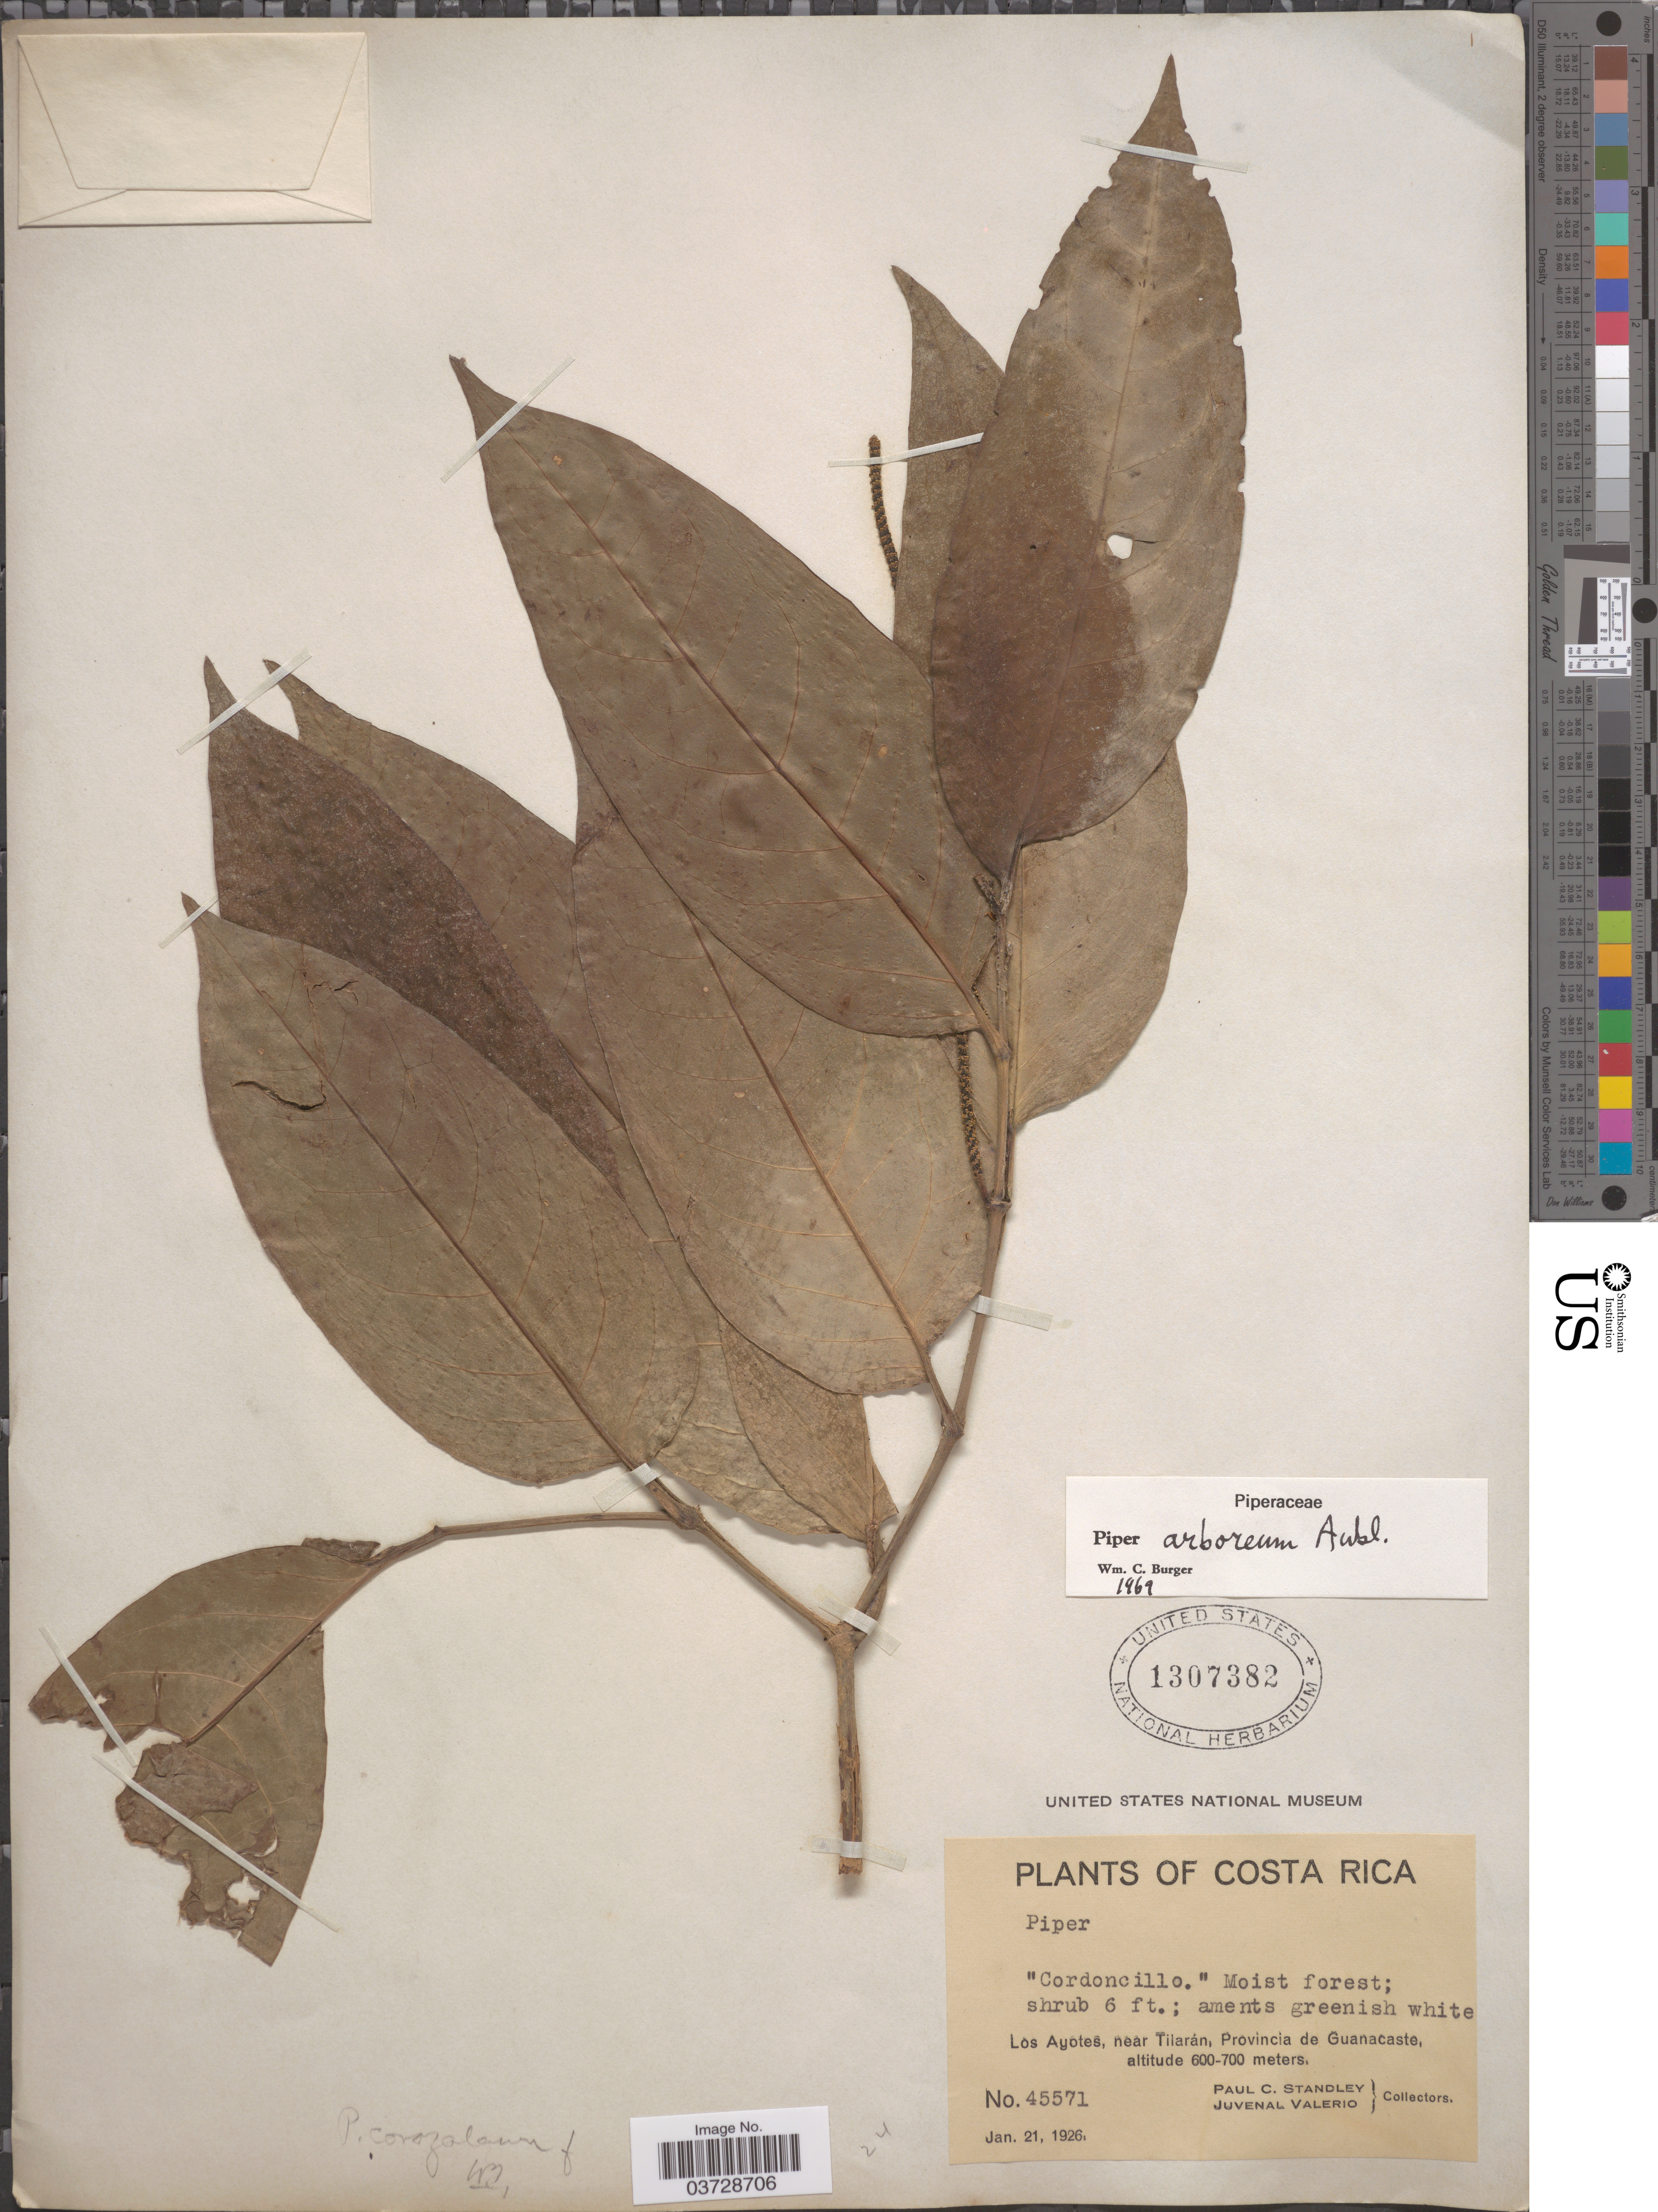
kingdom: Plantae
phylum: Tracheophyta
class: Magnoliopsida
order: Piperales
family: Piperaceae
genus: Piper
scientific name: Piper arboreum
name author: Aubl.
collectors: P. C. Standley & J. Valerio R.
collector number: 45571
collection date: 1926-01-21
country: Costa Rica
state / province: Guanacaste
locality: Los Ayotes, near Tilarán.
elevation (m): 600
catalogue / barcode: US 1307382